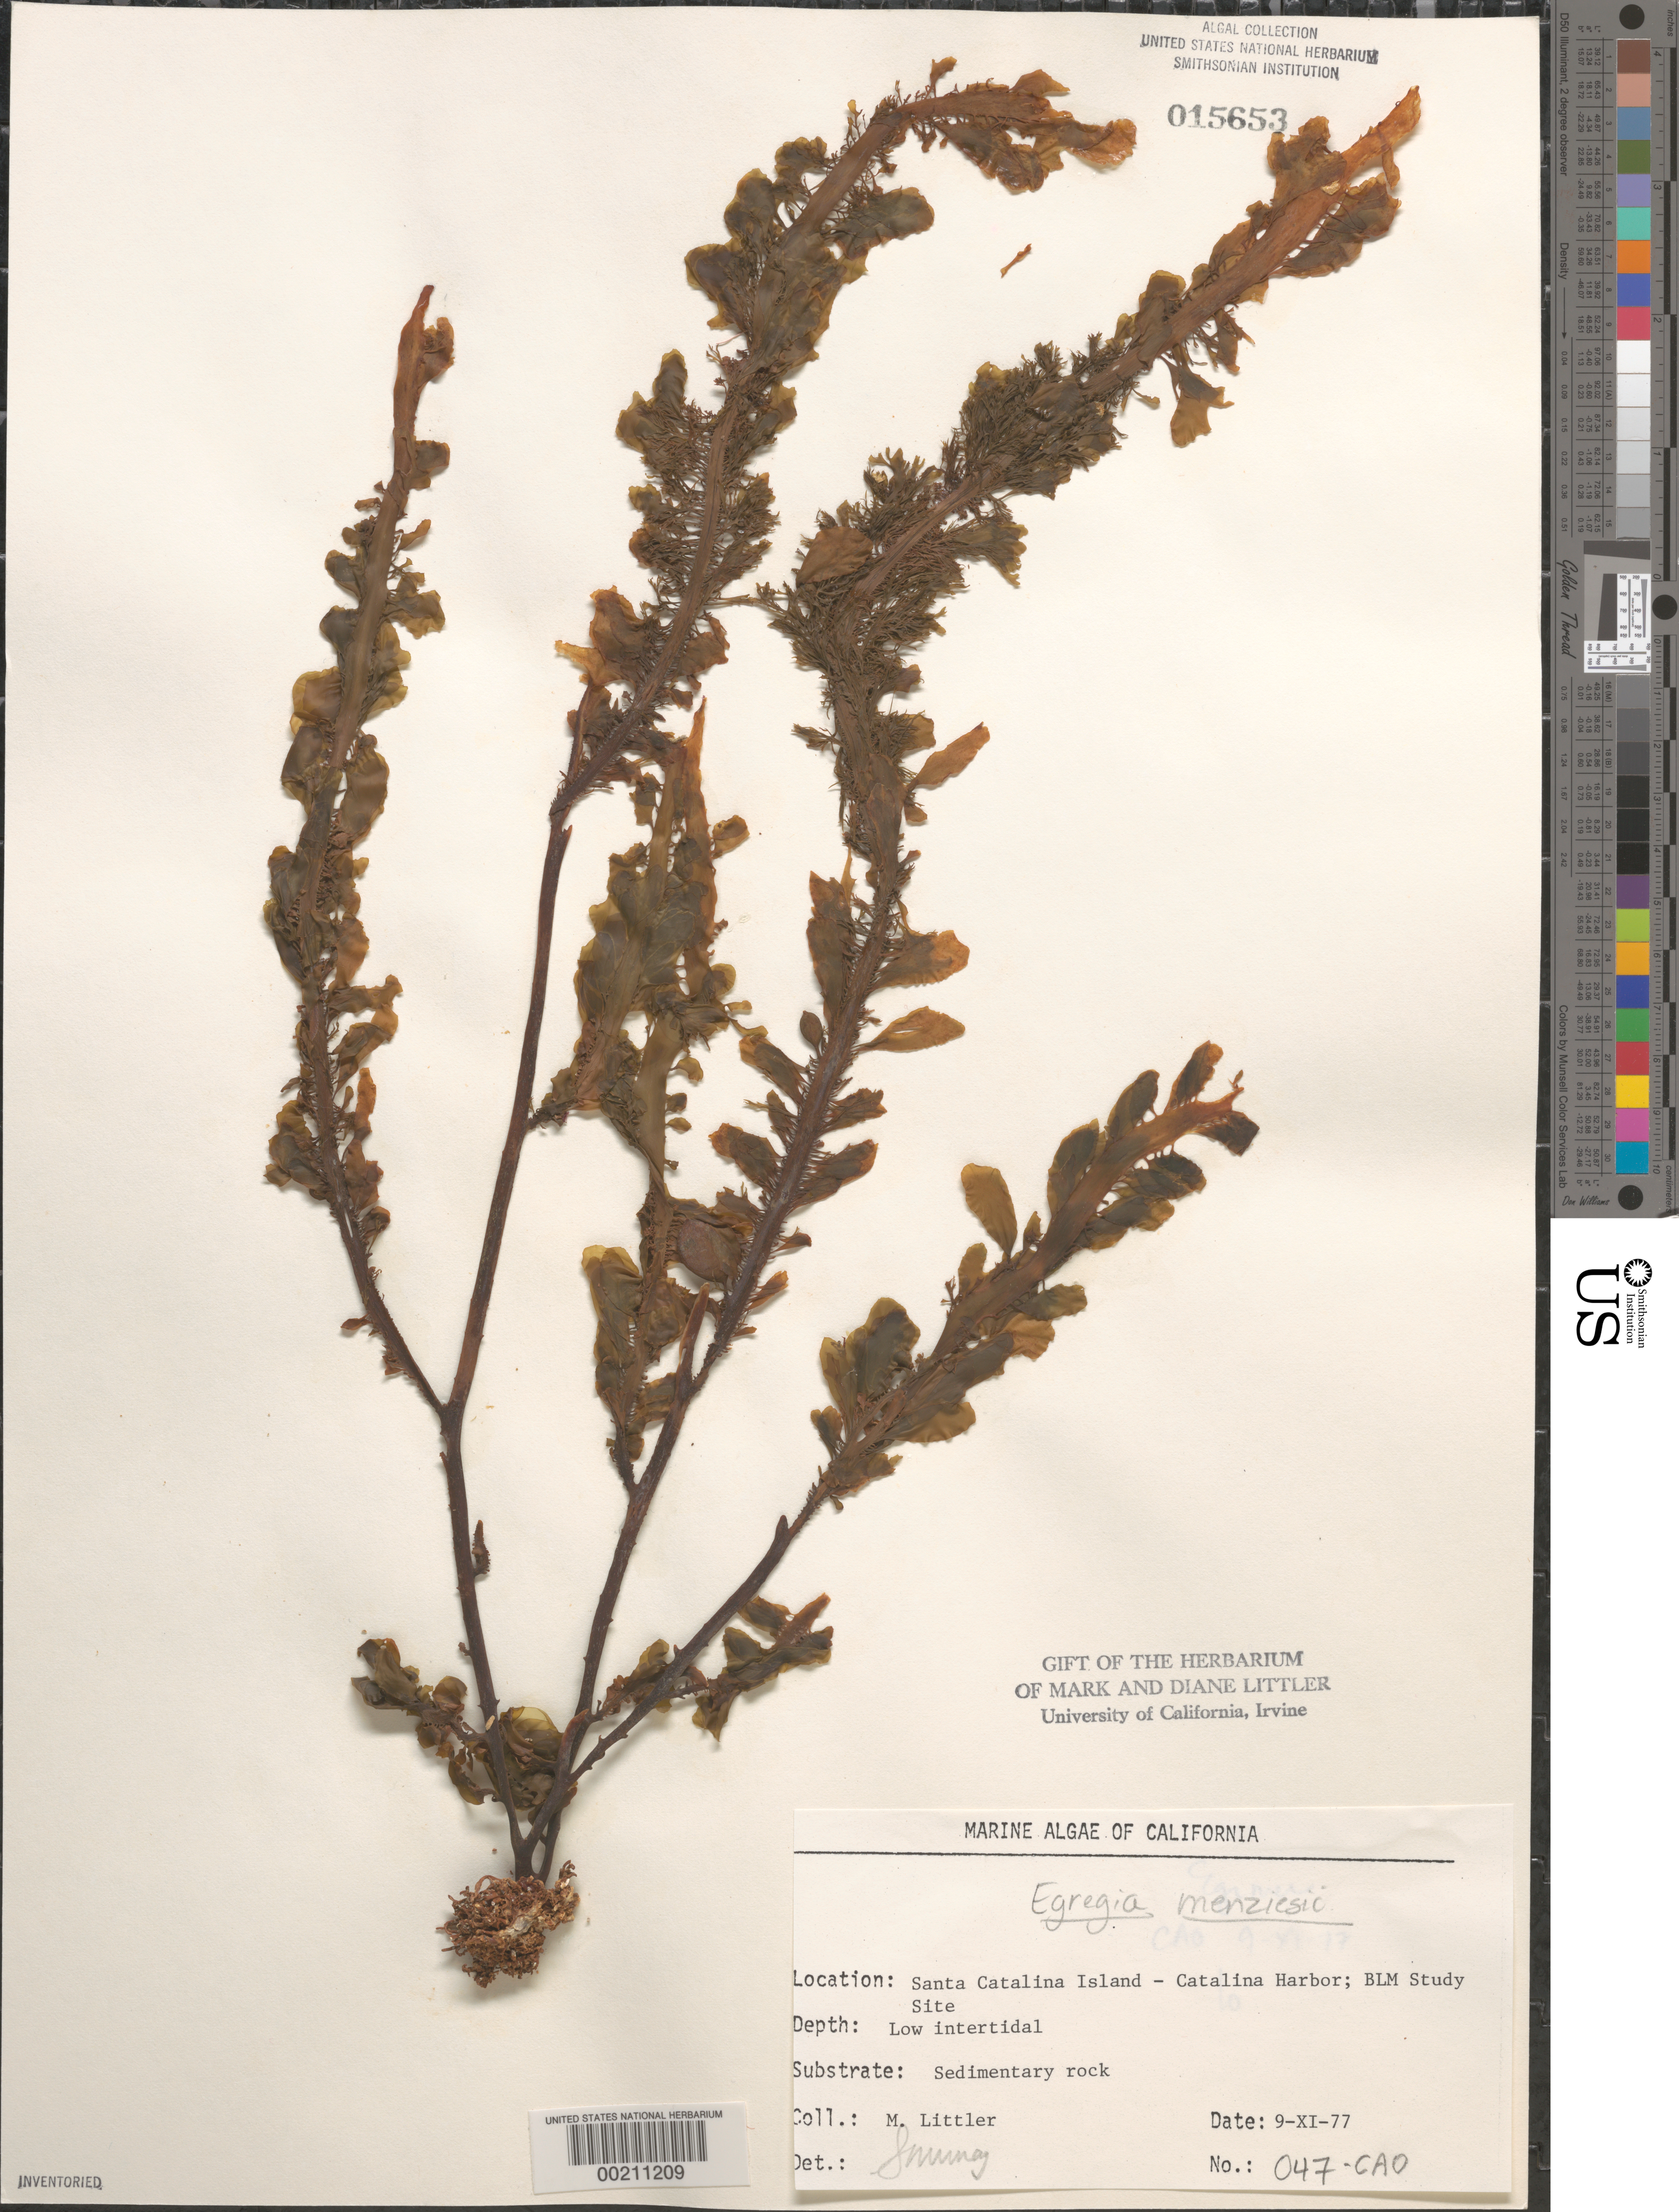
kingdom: Chromista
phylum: Ochrophyta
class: Phaeophyceae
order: Laminariales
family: Lessoniaceae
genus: Egregia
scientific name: Egregia menziesii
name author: (Turner) Aresch.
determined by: Murray, S. N.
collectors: M. M. Littler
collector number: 047-cao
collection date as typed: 09 Nov 1977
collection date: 1977-11-09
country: United States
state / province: California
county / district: Los Angeles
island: Santa Catalina Island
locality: Catalina Harbor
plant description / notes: BLM-SOCALBIGHT Rocky Intertidal Survey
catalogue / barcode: US 15653